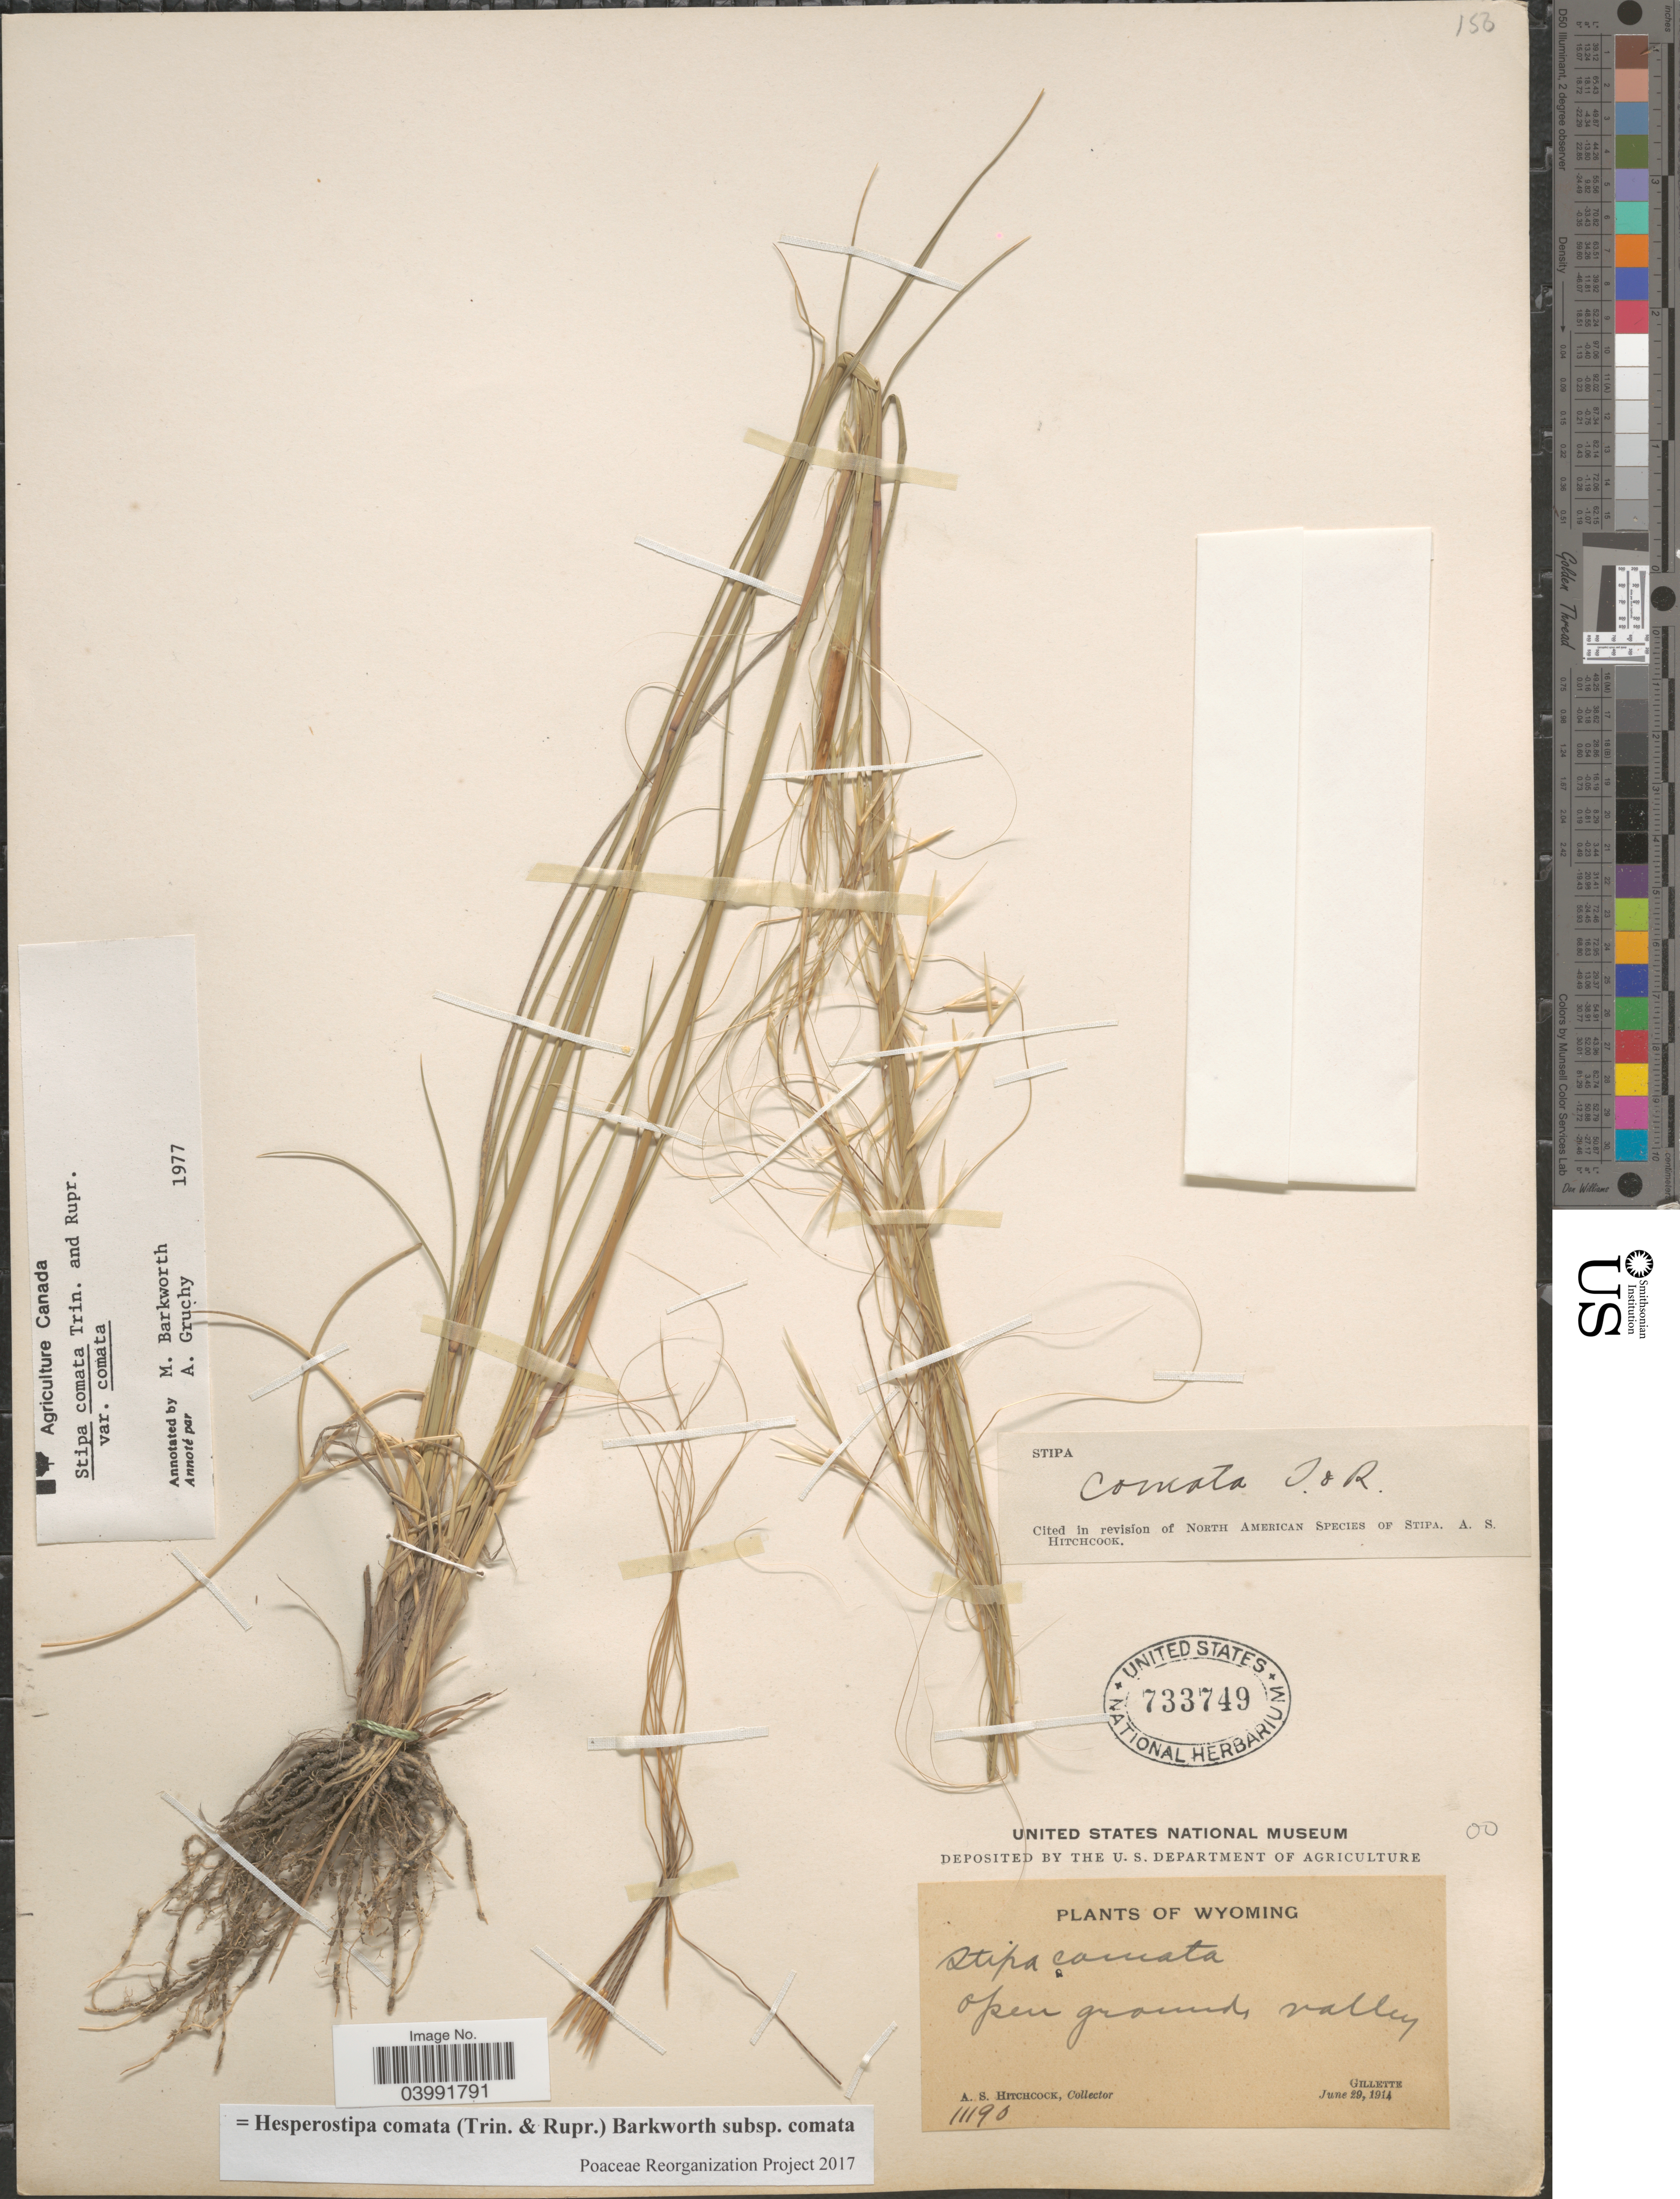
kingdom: Plantae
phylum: Tracheophyta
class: Liliopsida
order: Poales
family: Poaceae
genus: Hesperostipa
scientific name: Hesperostipa comata subsp. comata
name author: (Trin. & Rupr.) Barkworth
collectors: A. S. Hitchcock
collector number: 11190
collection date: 1914-06-29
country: United States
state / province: Wyoming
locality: Open ground valley. Gillette.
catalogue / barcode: US 733749